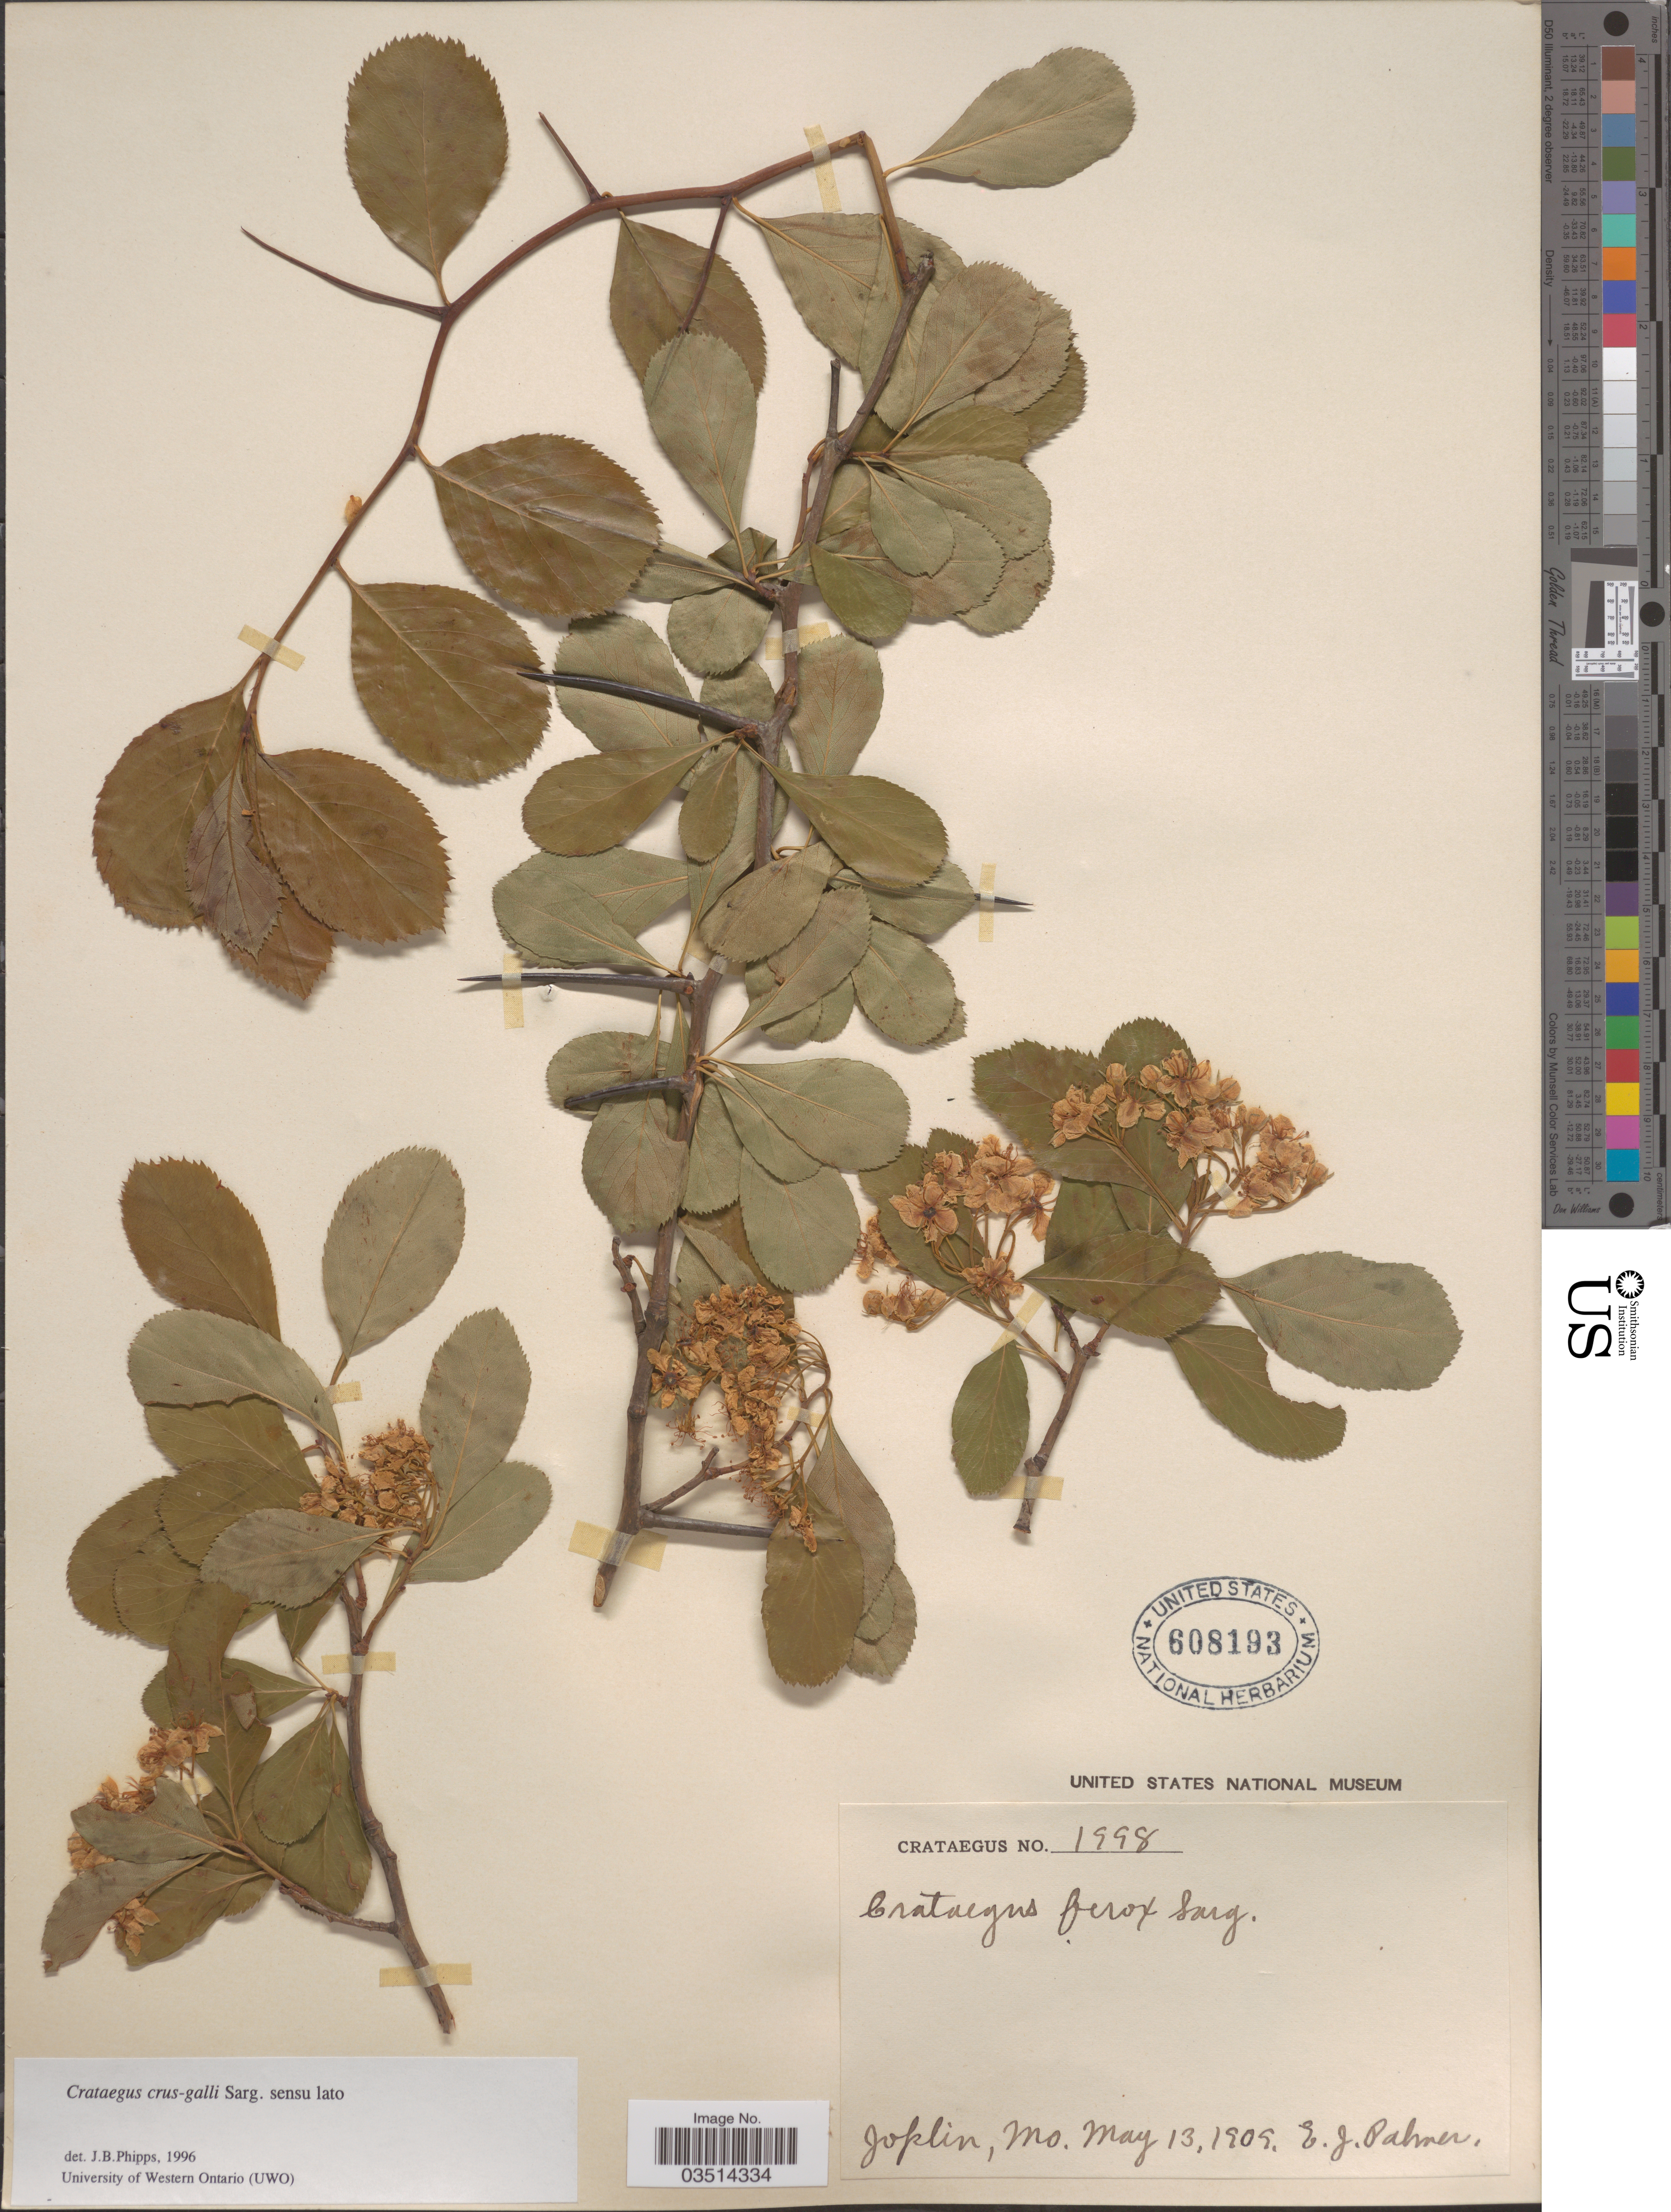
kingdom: Plantae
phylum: Tracheophyta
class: Magnoliopsida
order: Rosales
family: Rosaceae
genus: Crataegus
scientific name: Crataegus crus-galli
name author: L.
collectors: E. J. Palmer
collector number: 1998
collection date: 1909-05-13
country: United States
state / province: Missouri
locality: Joplin.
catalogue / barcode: US 608193